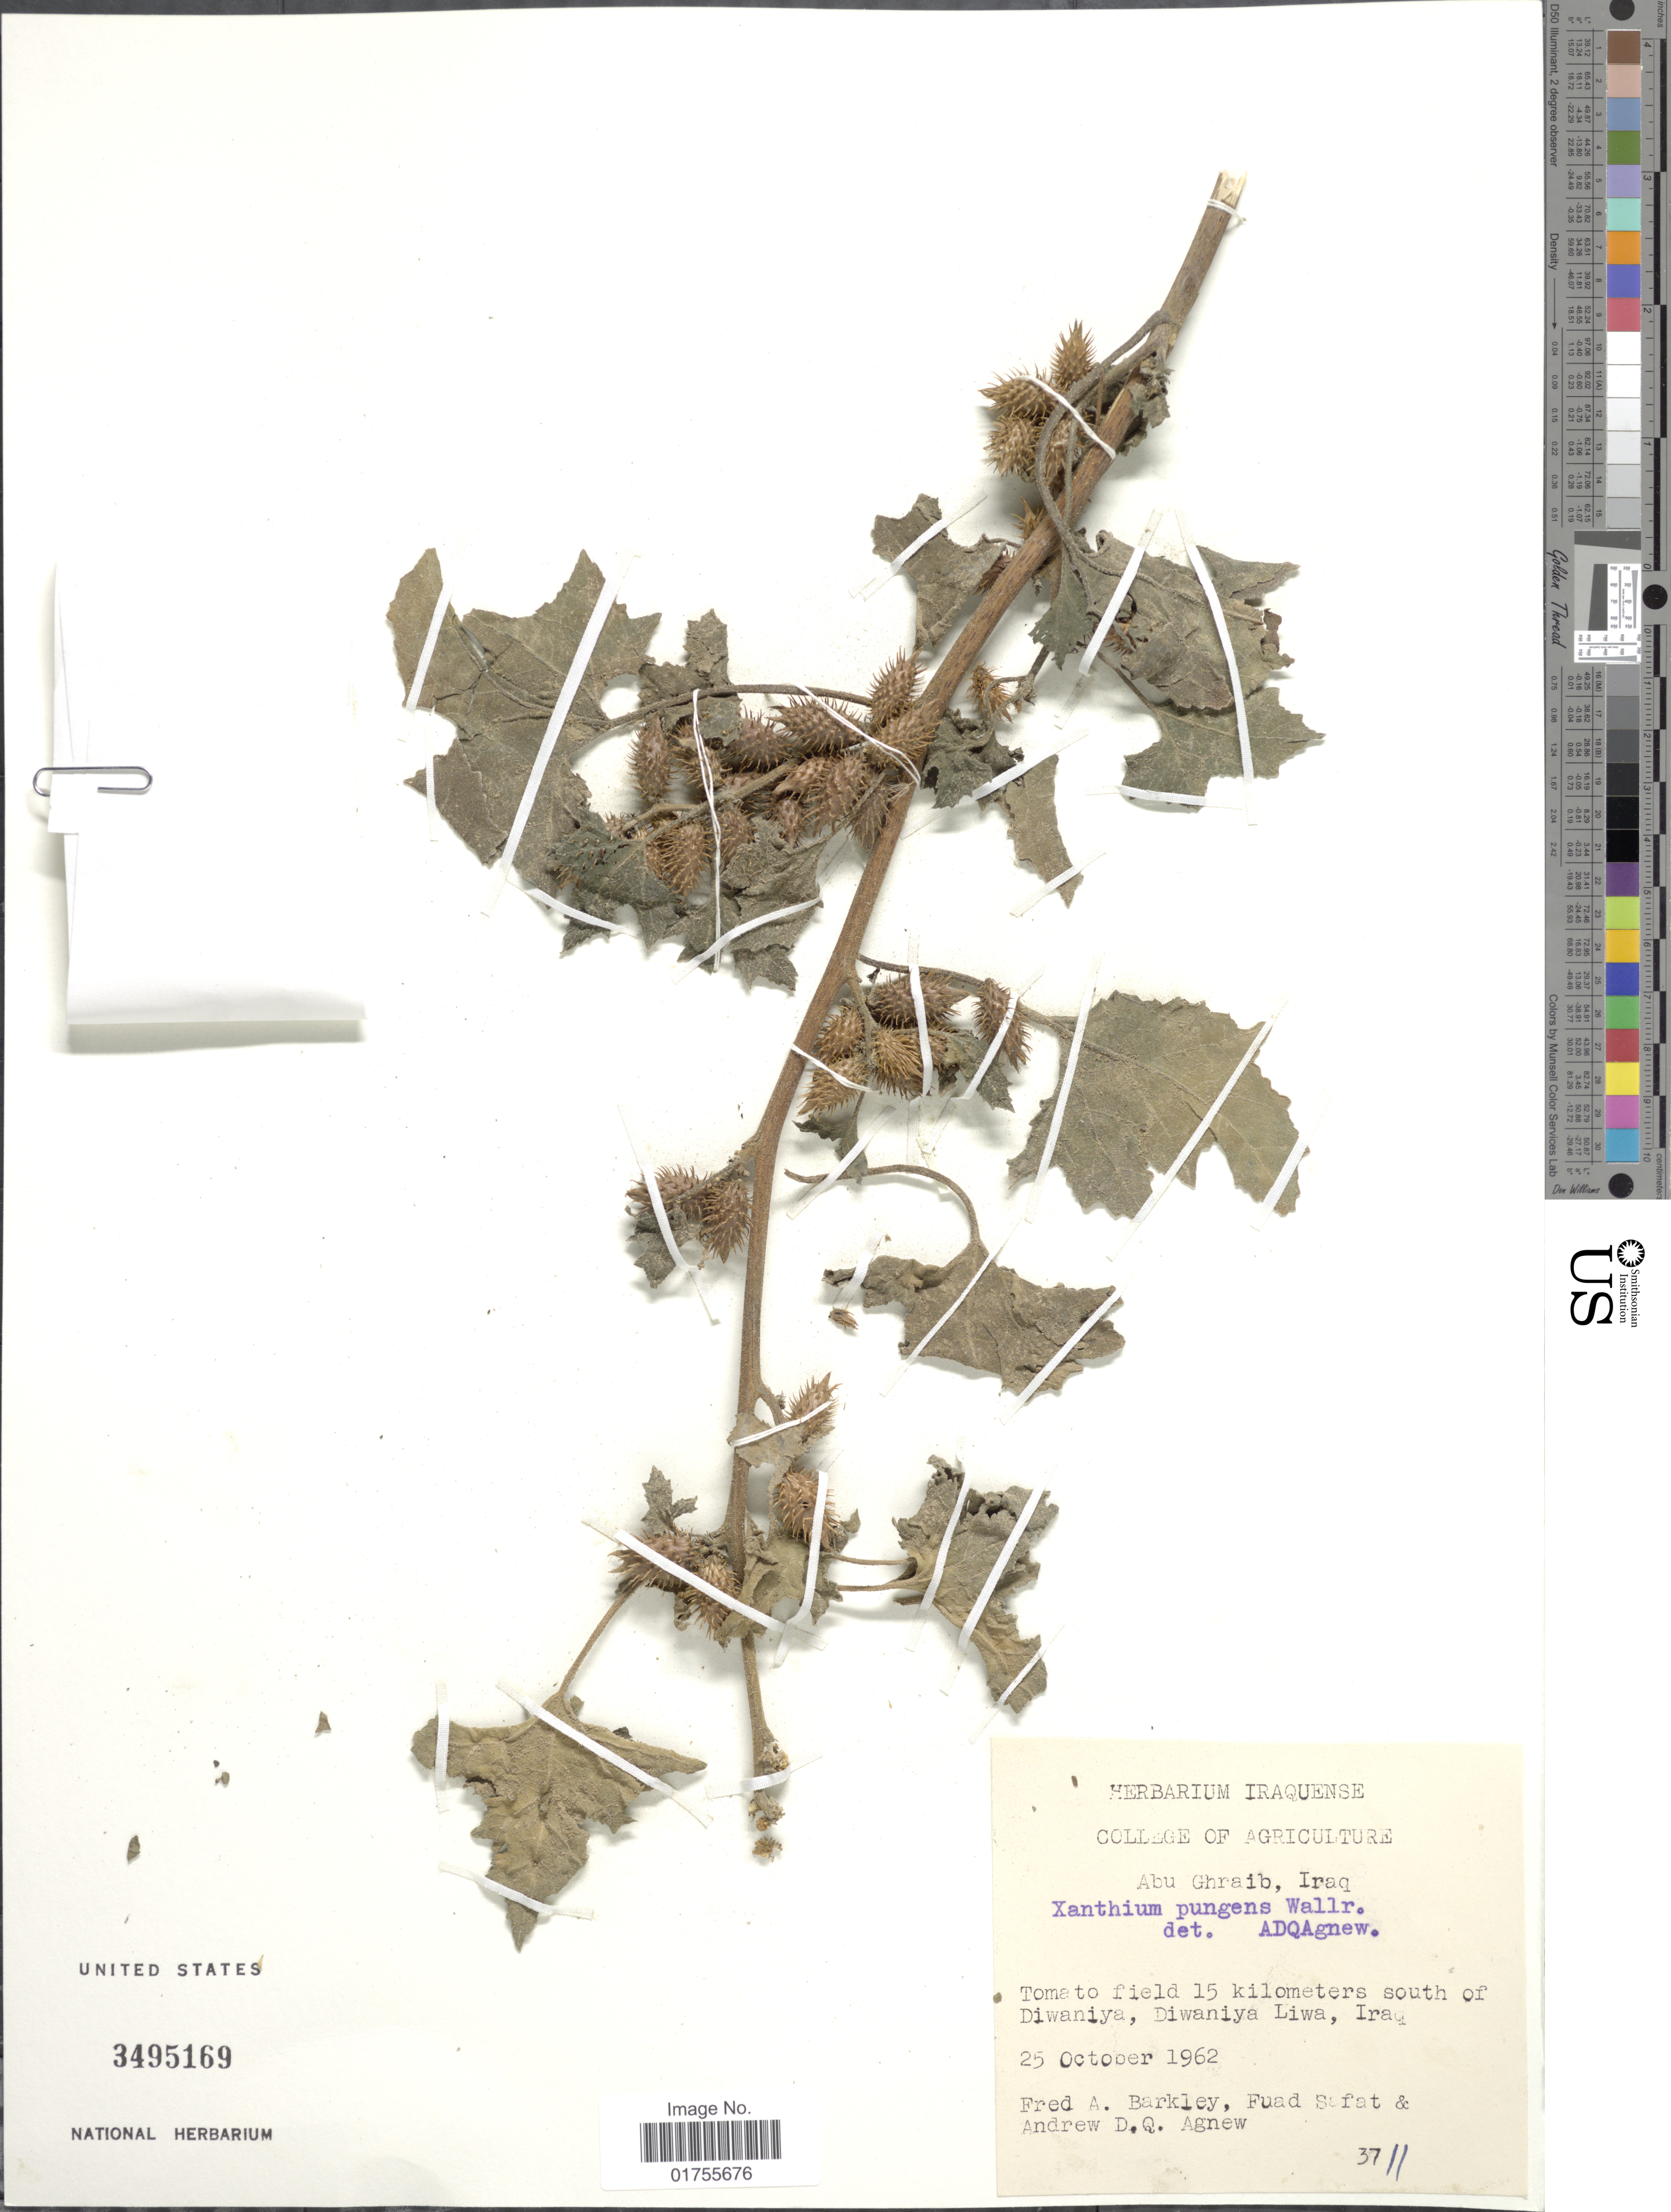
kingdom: Plantae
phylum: Tracheophyta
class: Magnoliopsida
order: Asterales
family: Asteraceae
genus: Xanthium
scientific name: Xanthium sp.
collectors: F. A. Barkley, F. Safat & A. D. Agnew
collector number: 3711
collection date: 1962-10-25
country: Iraq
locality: Abu Ghraib, Tomato field 15 kilometers south of Diwaniya, Diwaniya Liwa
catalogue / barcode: US 3495169